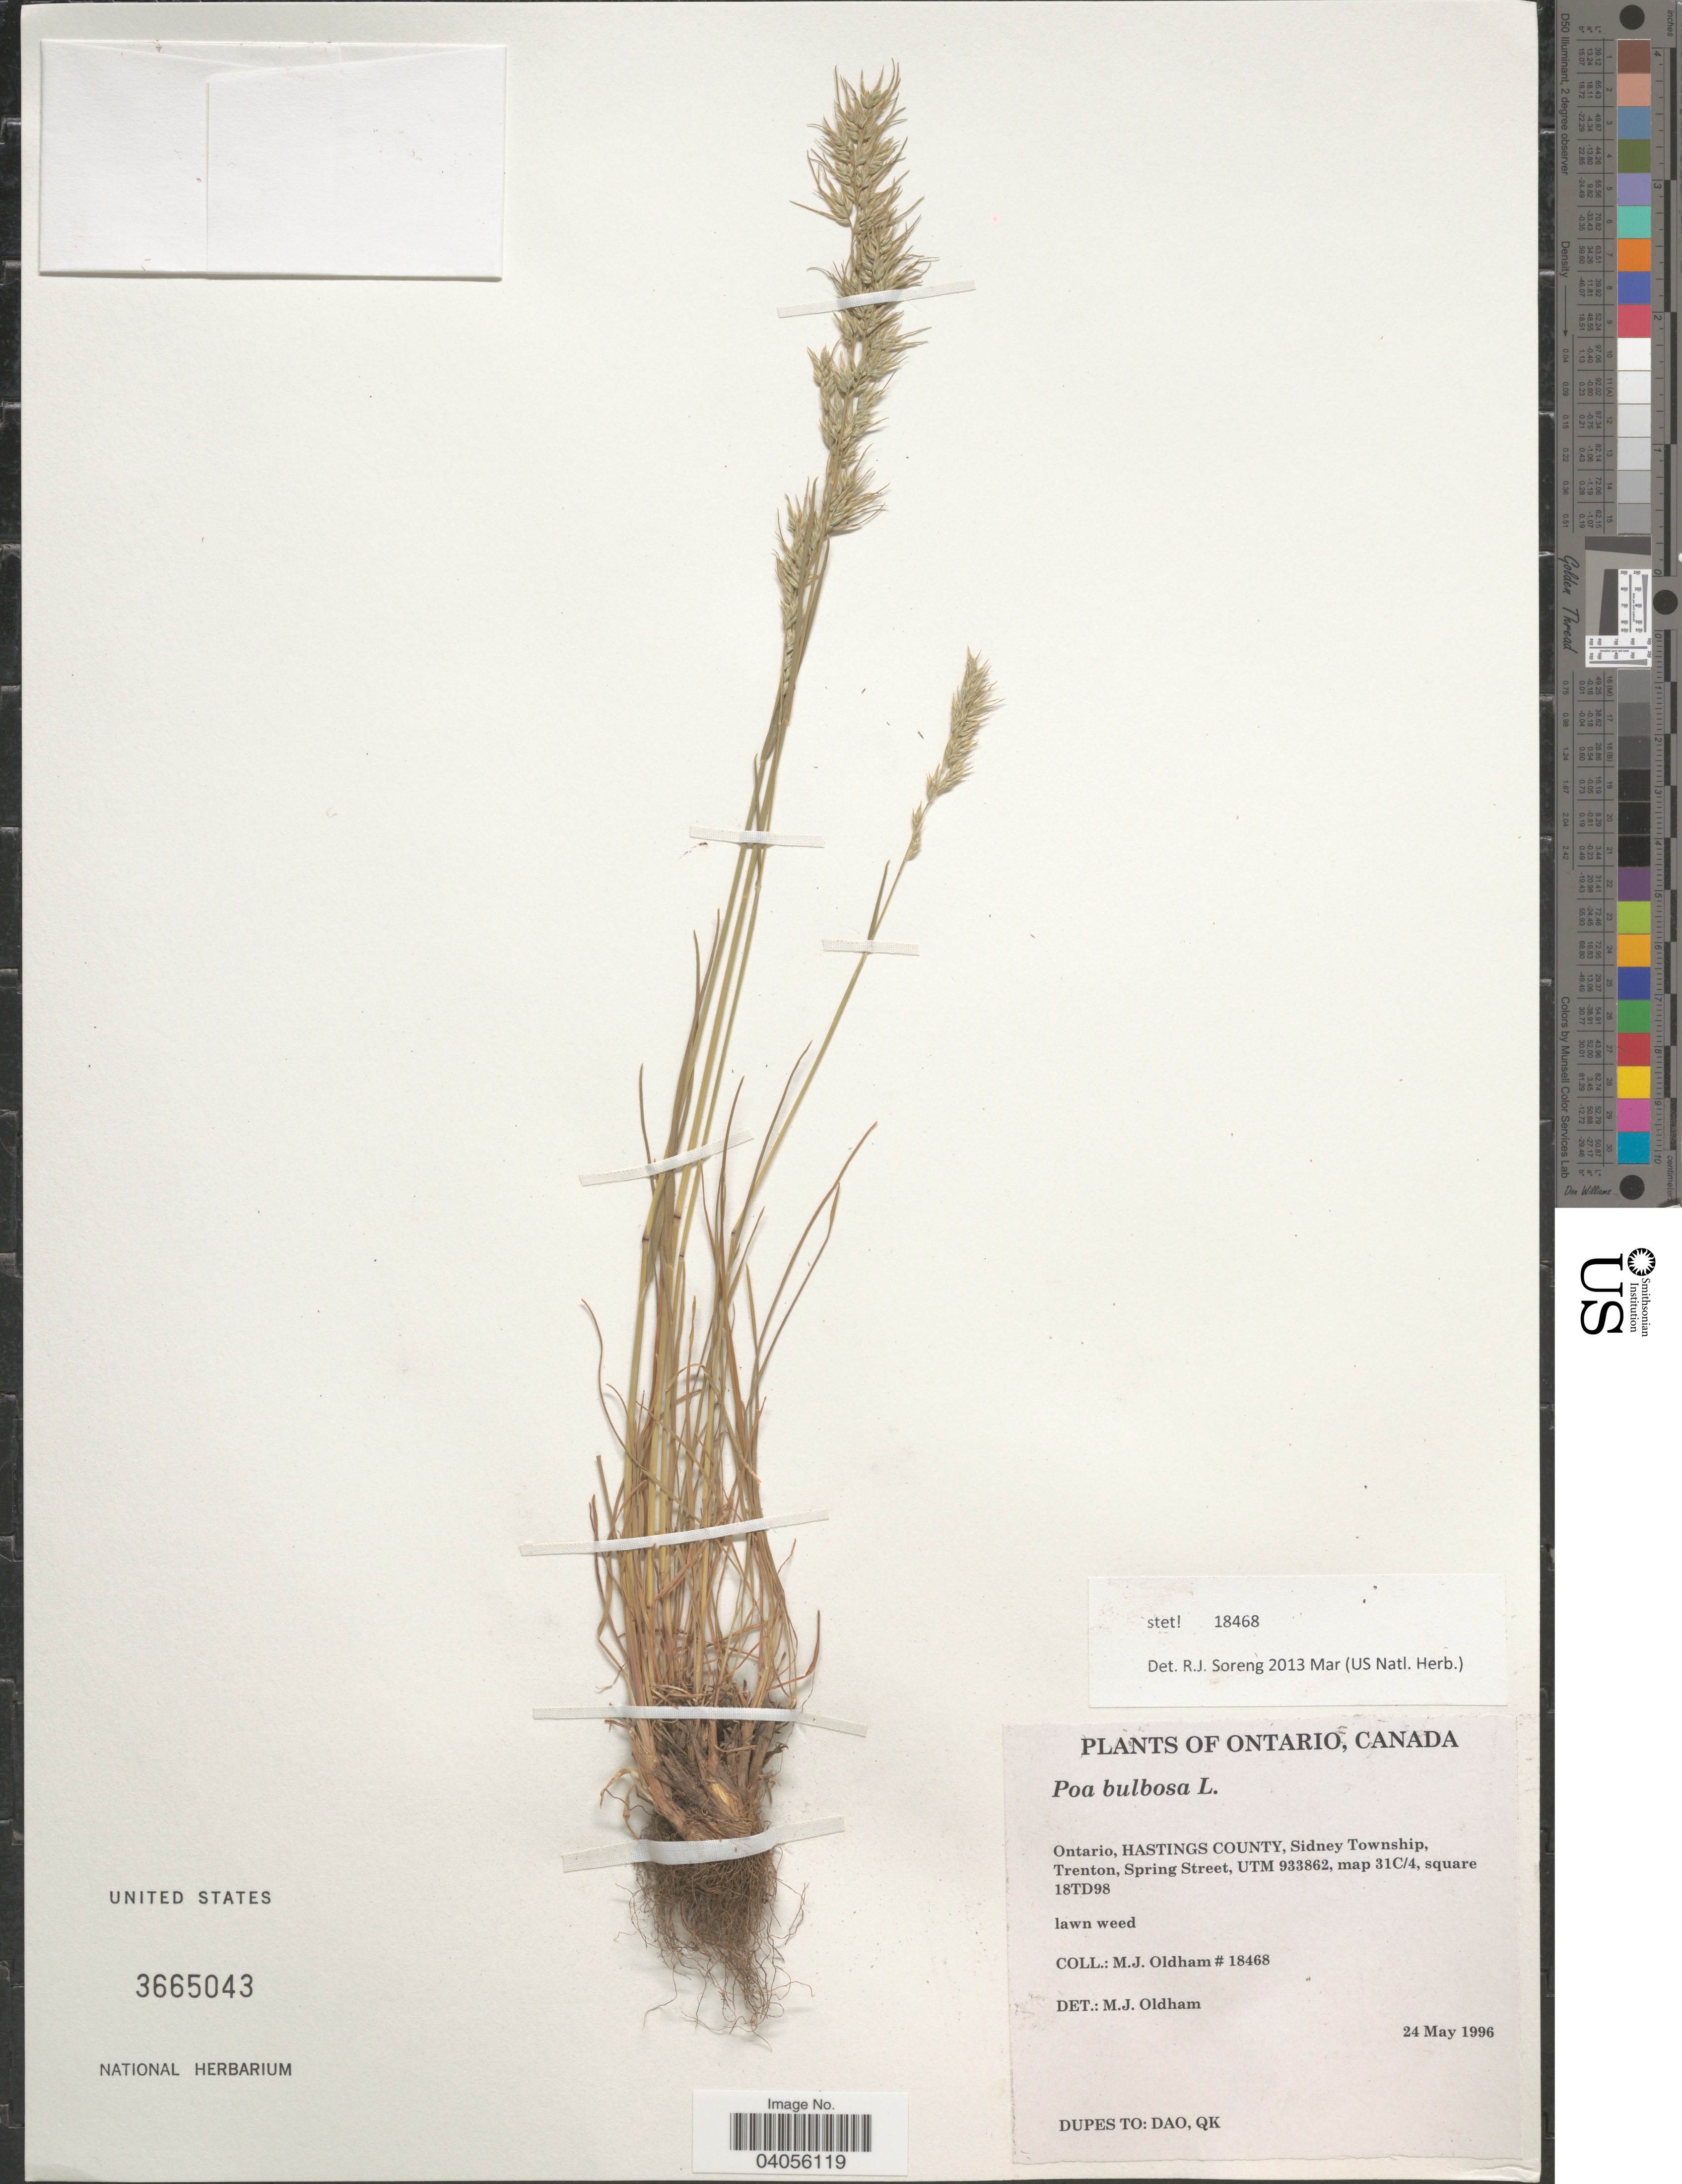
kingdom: Plantae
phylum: Tracheophyta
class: Liliopsida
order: Poales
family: Poaceae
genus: Poa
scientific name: Poa bulbosa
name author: L.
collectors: M. Oldham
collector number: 18468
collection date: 1996-05-24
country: Canada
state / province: Ontario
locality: Hastings County, Sidney Township, Trenton, Spring Street, UTM 933862, map 31C/4, square 18TD98.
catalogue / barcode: US 3665043